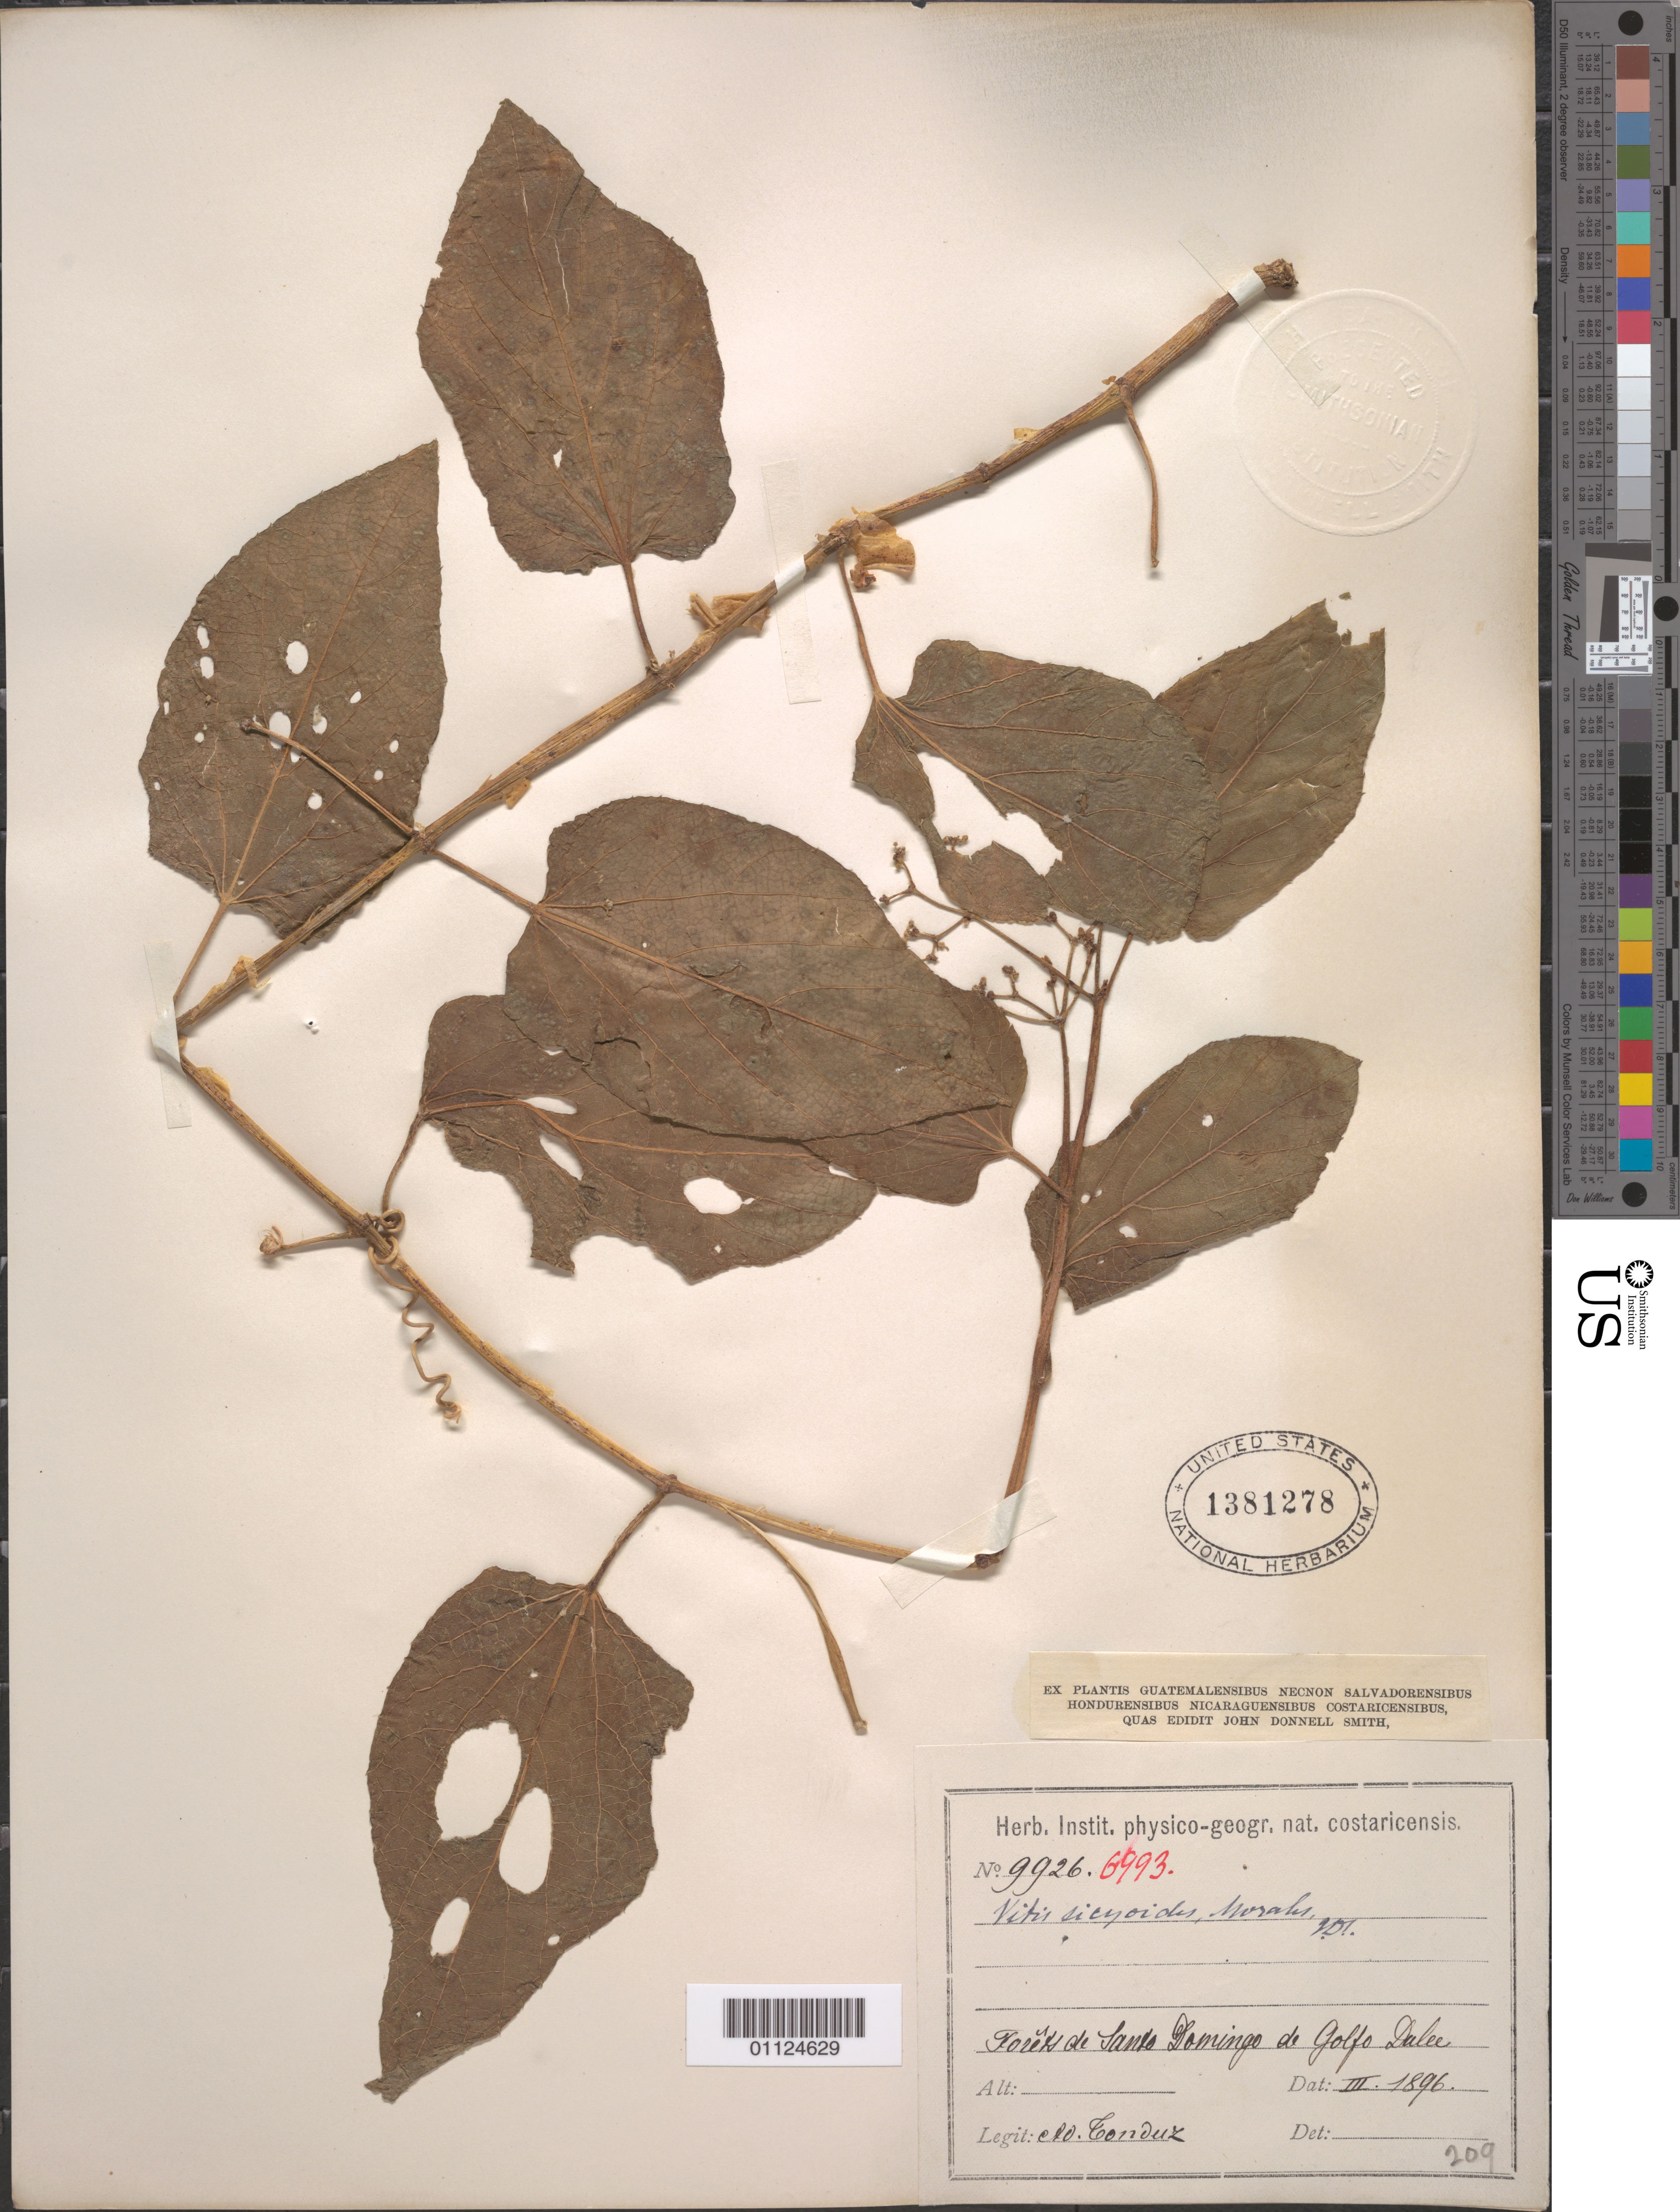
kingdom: Plantae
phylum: Tracheophyta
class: Magnoliopsida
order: Vitales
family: Vitaceae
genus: Cissus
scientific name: Cissus verticillata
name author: (L.) Nicolson & C.E. Jarvis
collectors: A. Tonduz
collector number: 9926 and 6993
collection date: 1896-03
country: Costa Rica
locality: Santo Domingo de Golfo Dulce.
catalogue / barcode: US 1381278